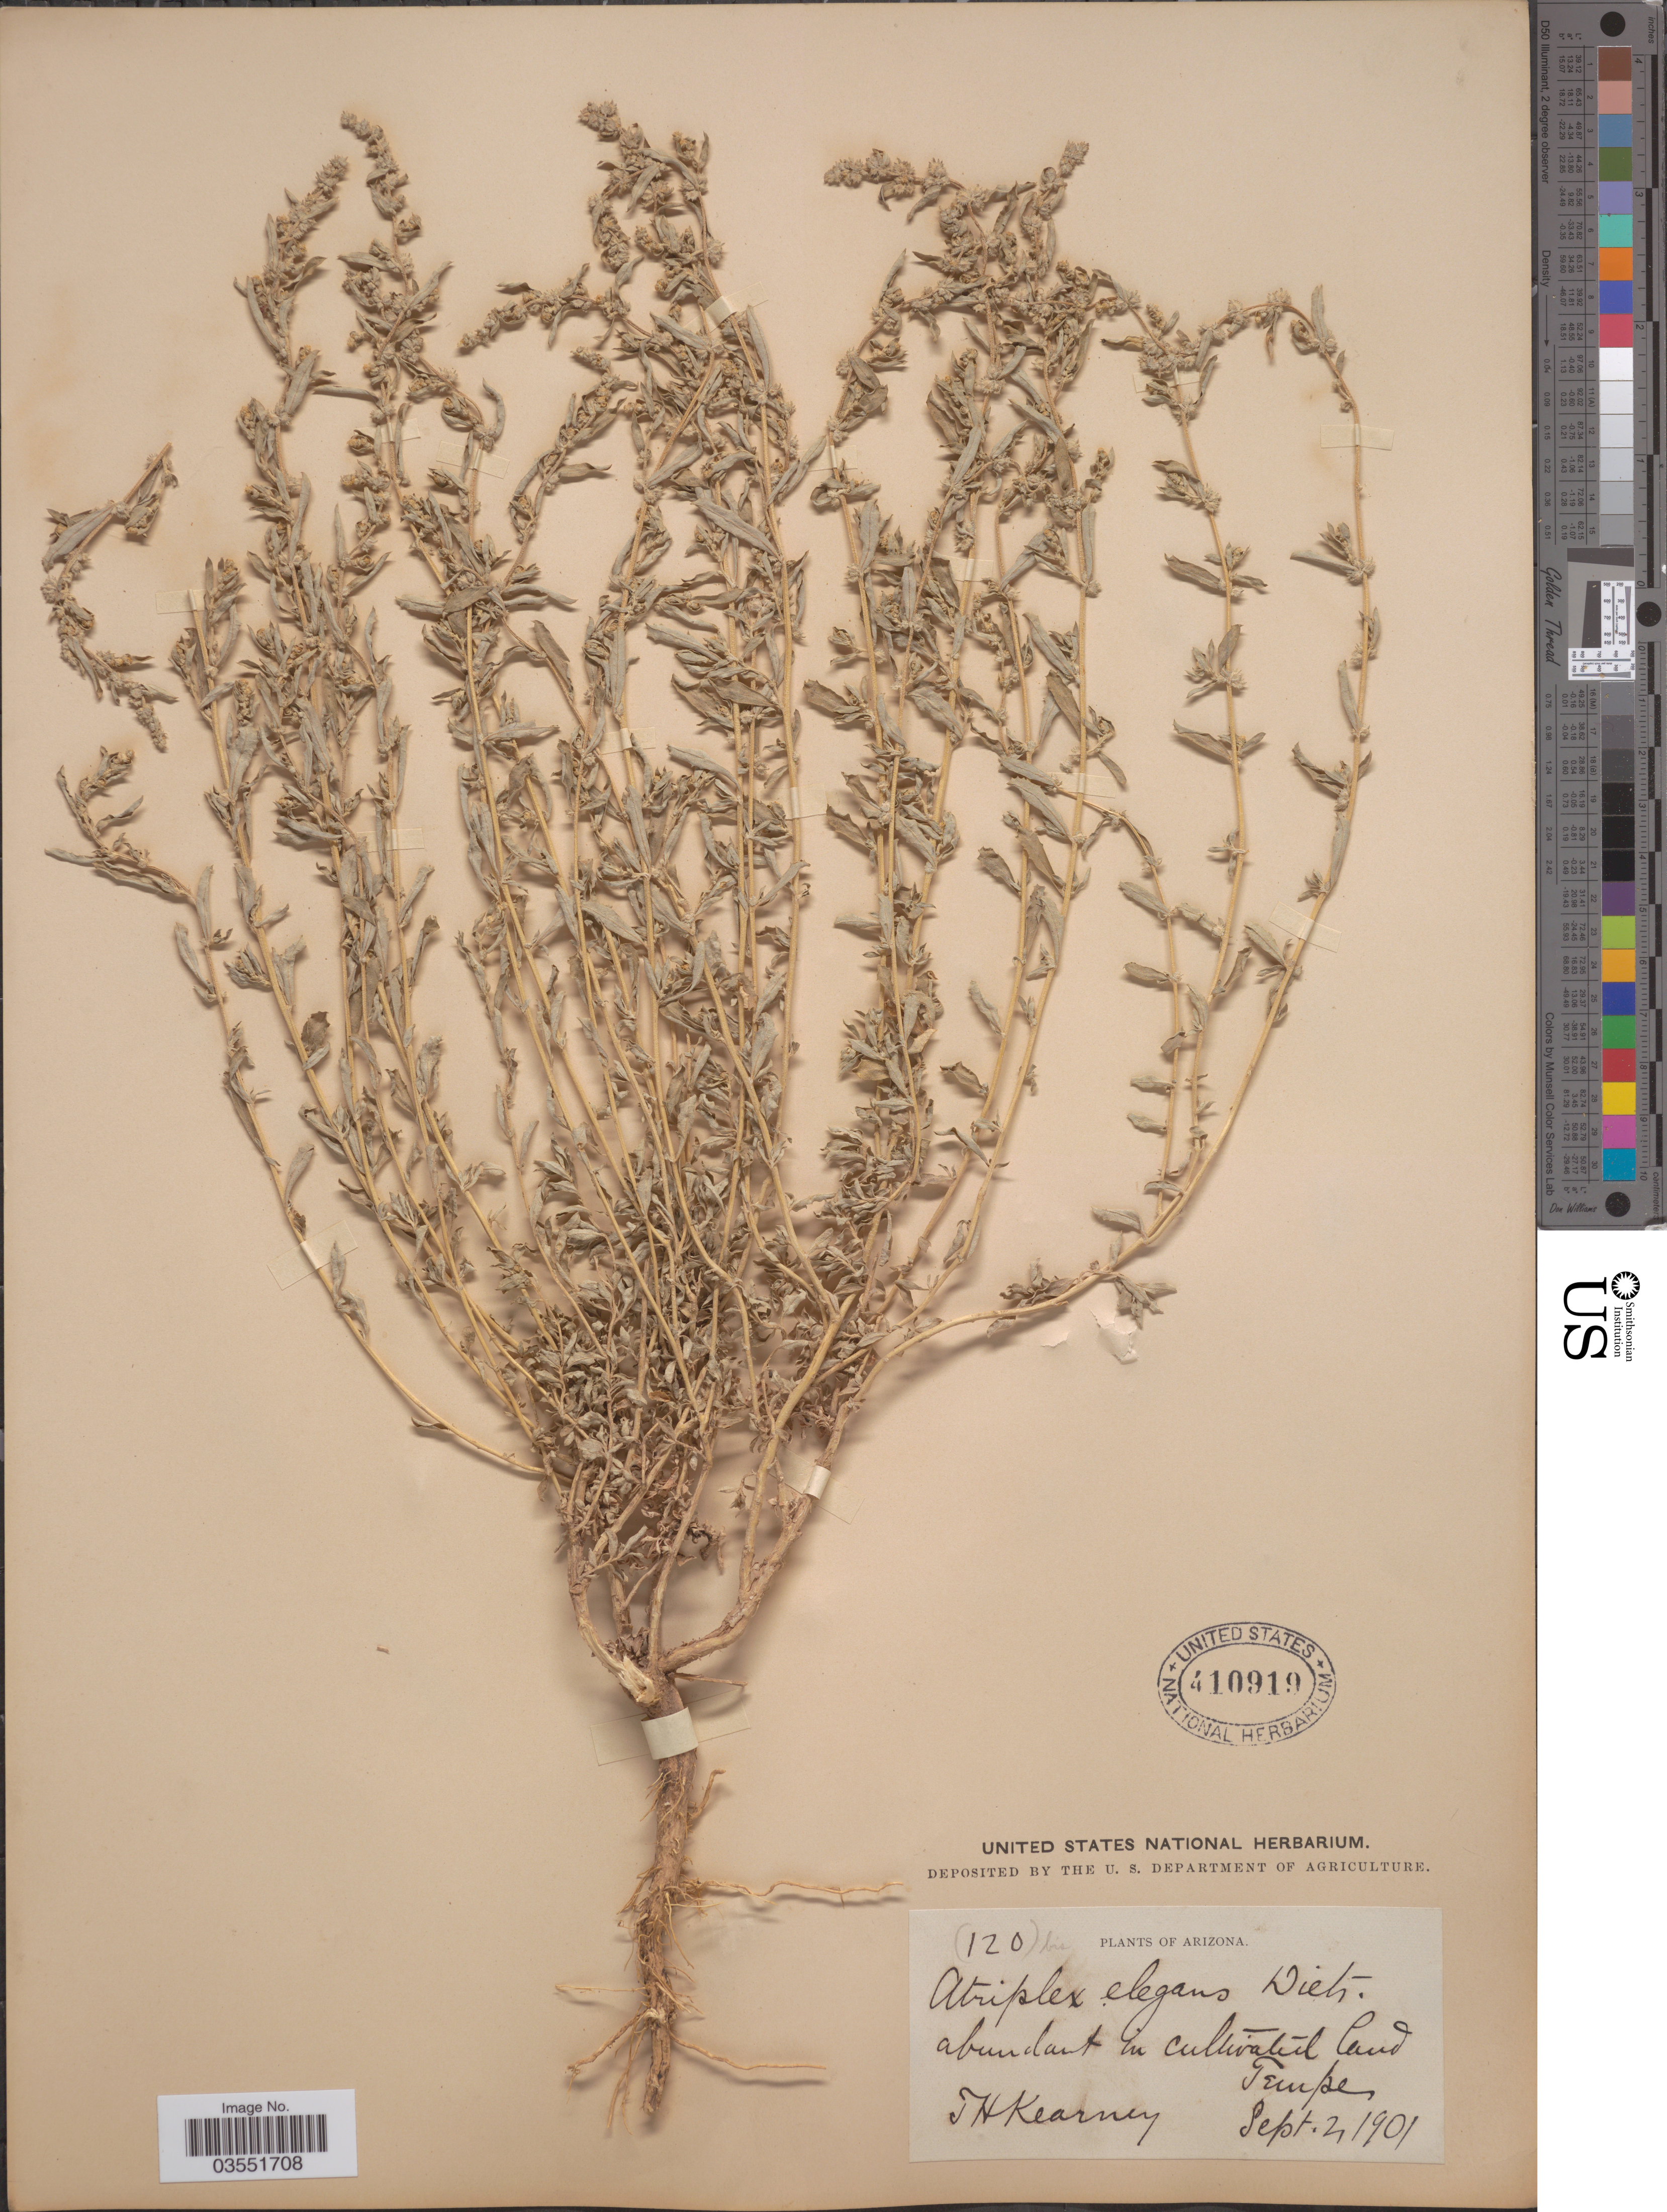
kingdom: Plantae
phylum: Tracheophyta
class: Magnoliopsida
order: Caryophyllales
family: Amaranthaceae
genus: Atriplex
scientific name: Atriplex elegans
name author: (Moq.) D. Dietr.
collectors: T. H. Kearney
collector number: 120bis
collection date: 1901-09-02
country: United States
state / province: Arizona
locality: Tempe.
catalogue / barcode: US 410919